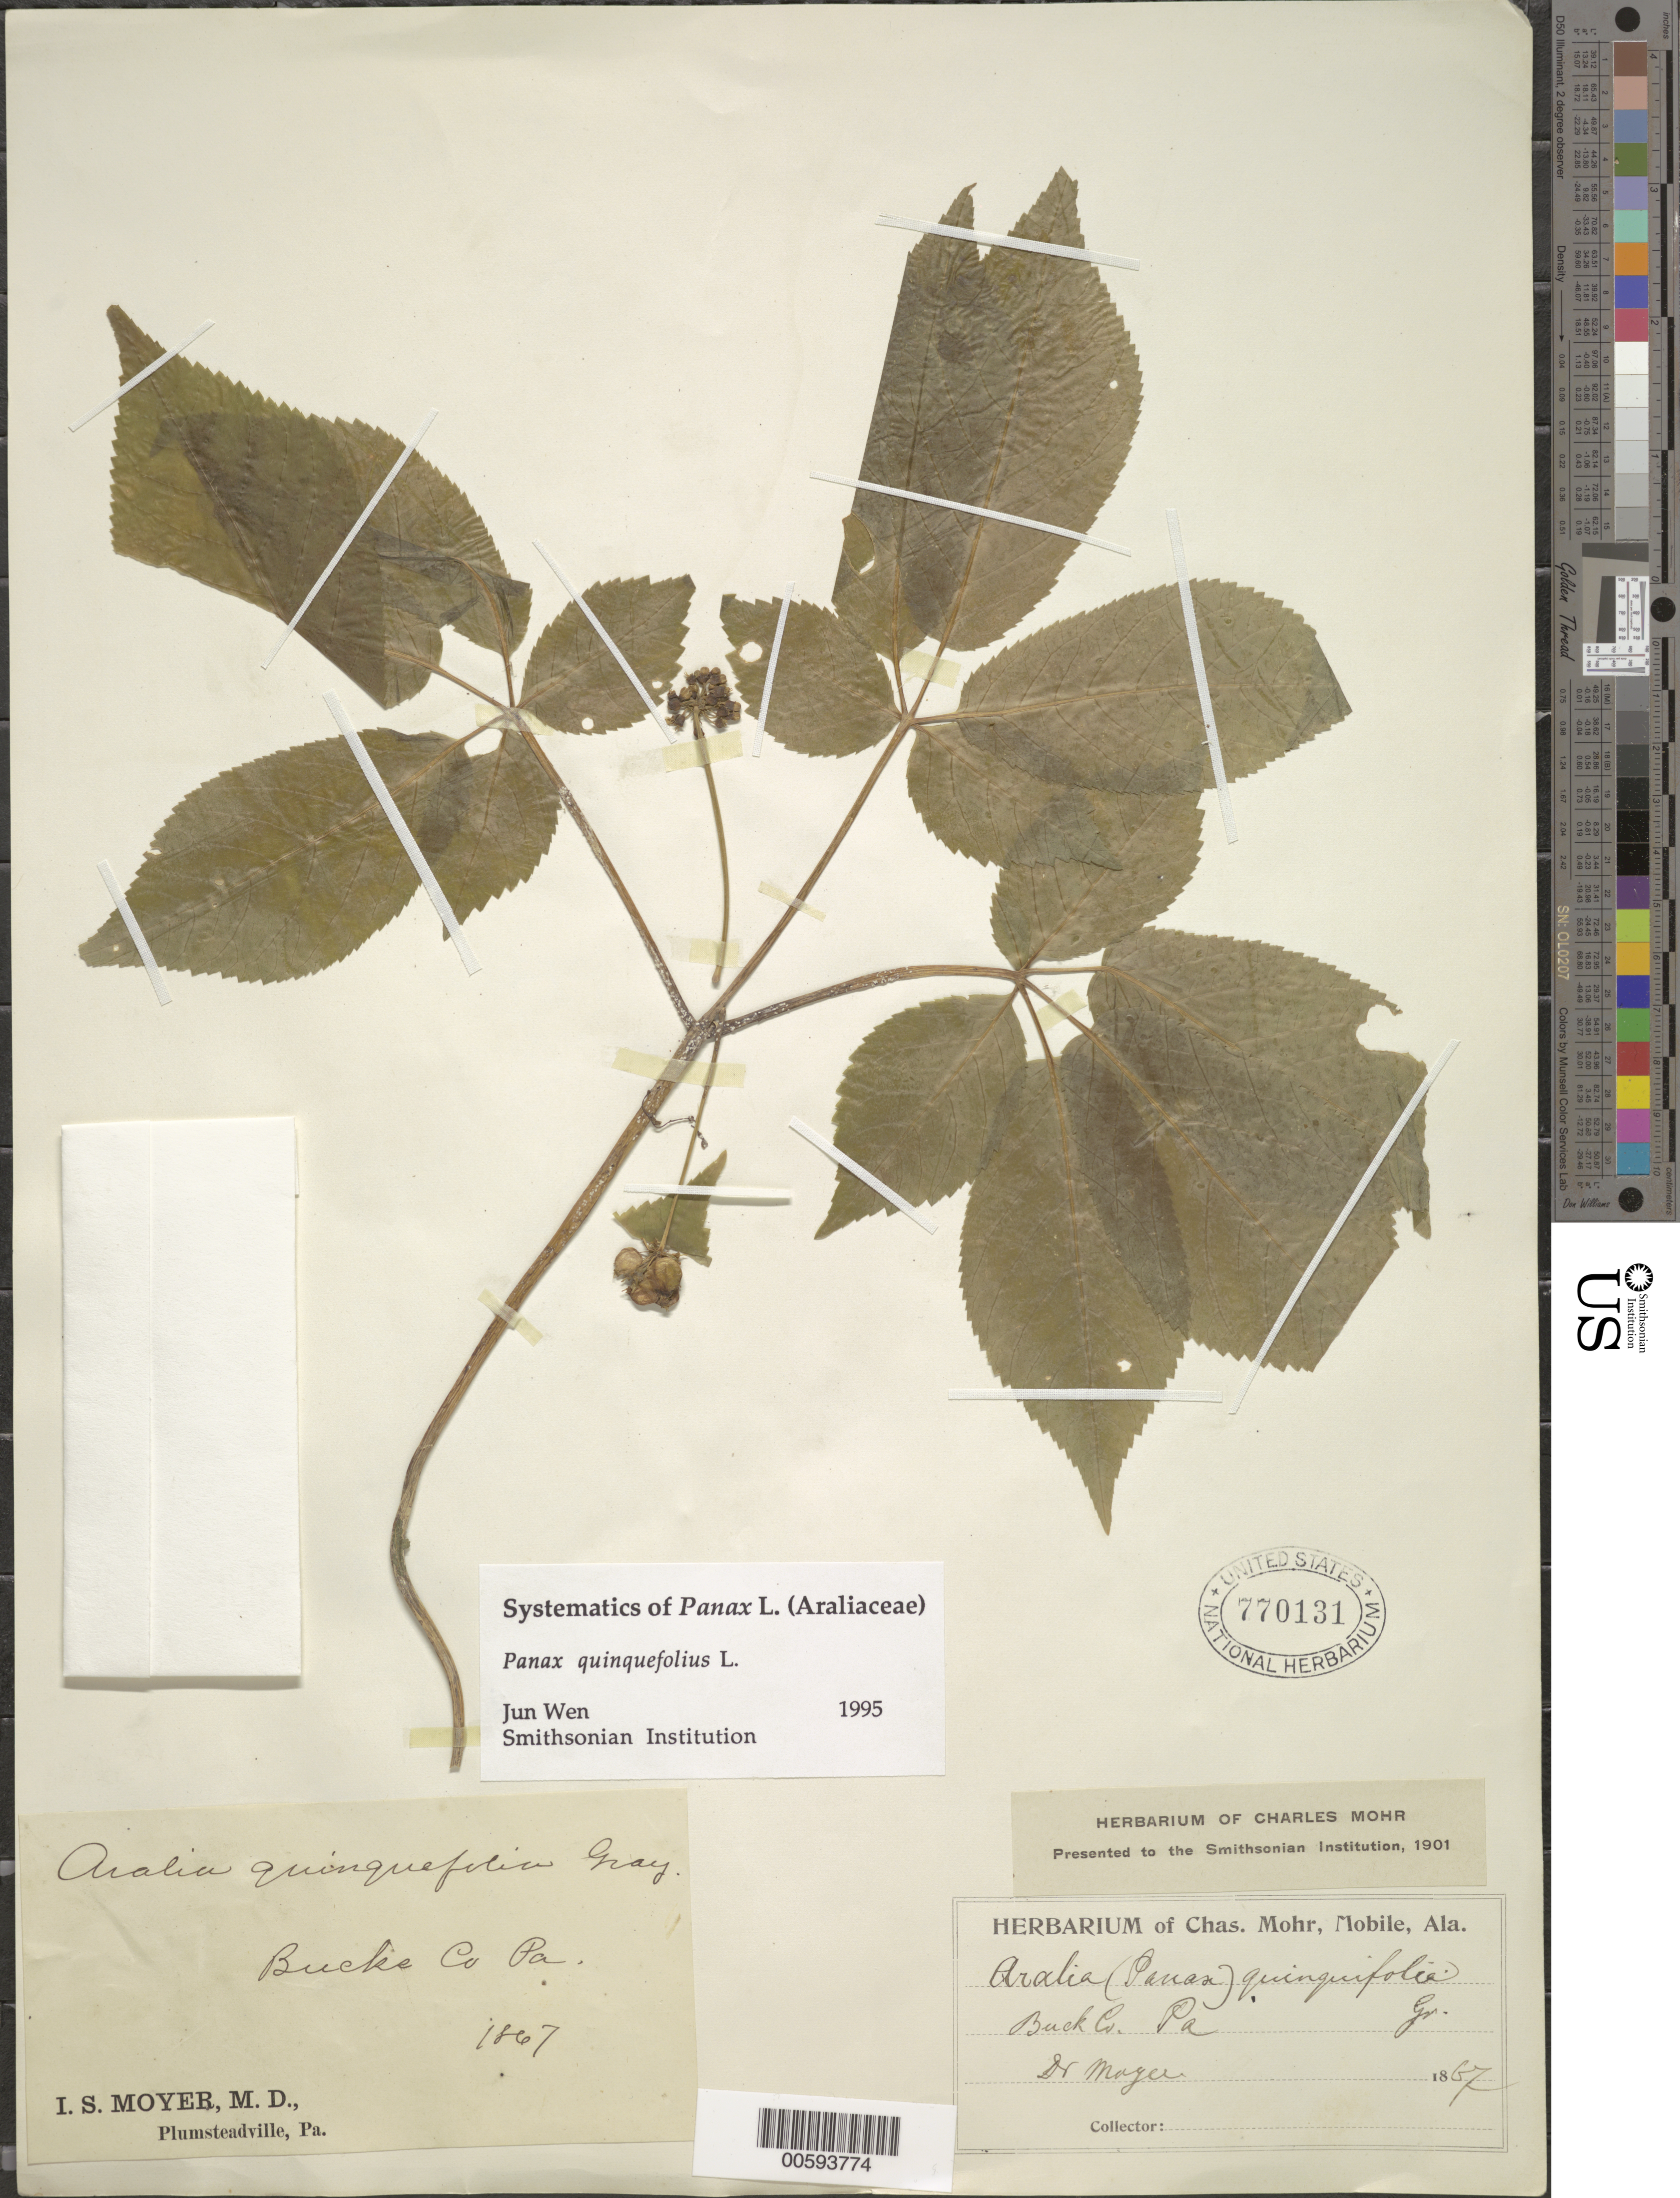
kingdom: Plantae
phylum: Tracheophyta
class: Magnoliopsida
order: Apiales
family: Araliaceae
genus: Panax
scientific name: Panax quinquefolius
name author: L.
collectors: -. Mager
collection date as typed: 1867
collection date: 1867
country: United States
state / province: Pennsylvania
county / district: Bucks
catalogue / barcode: US 770131